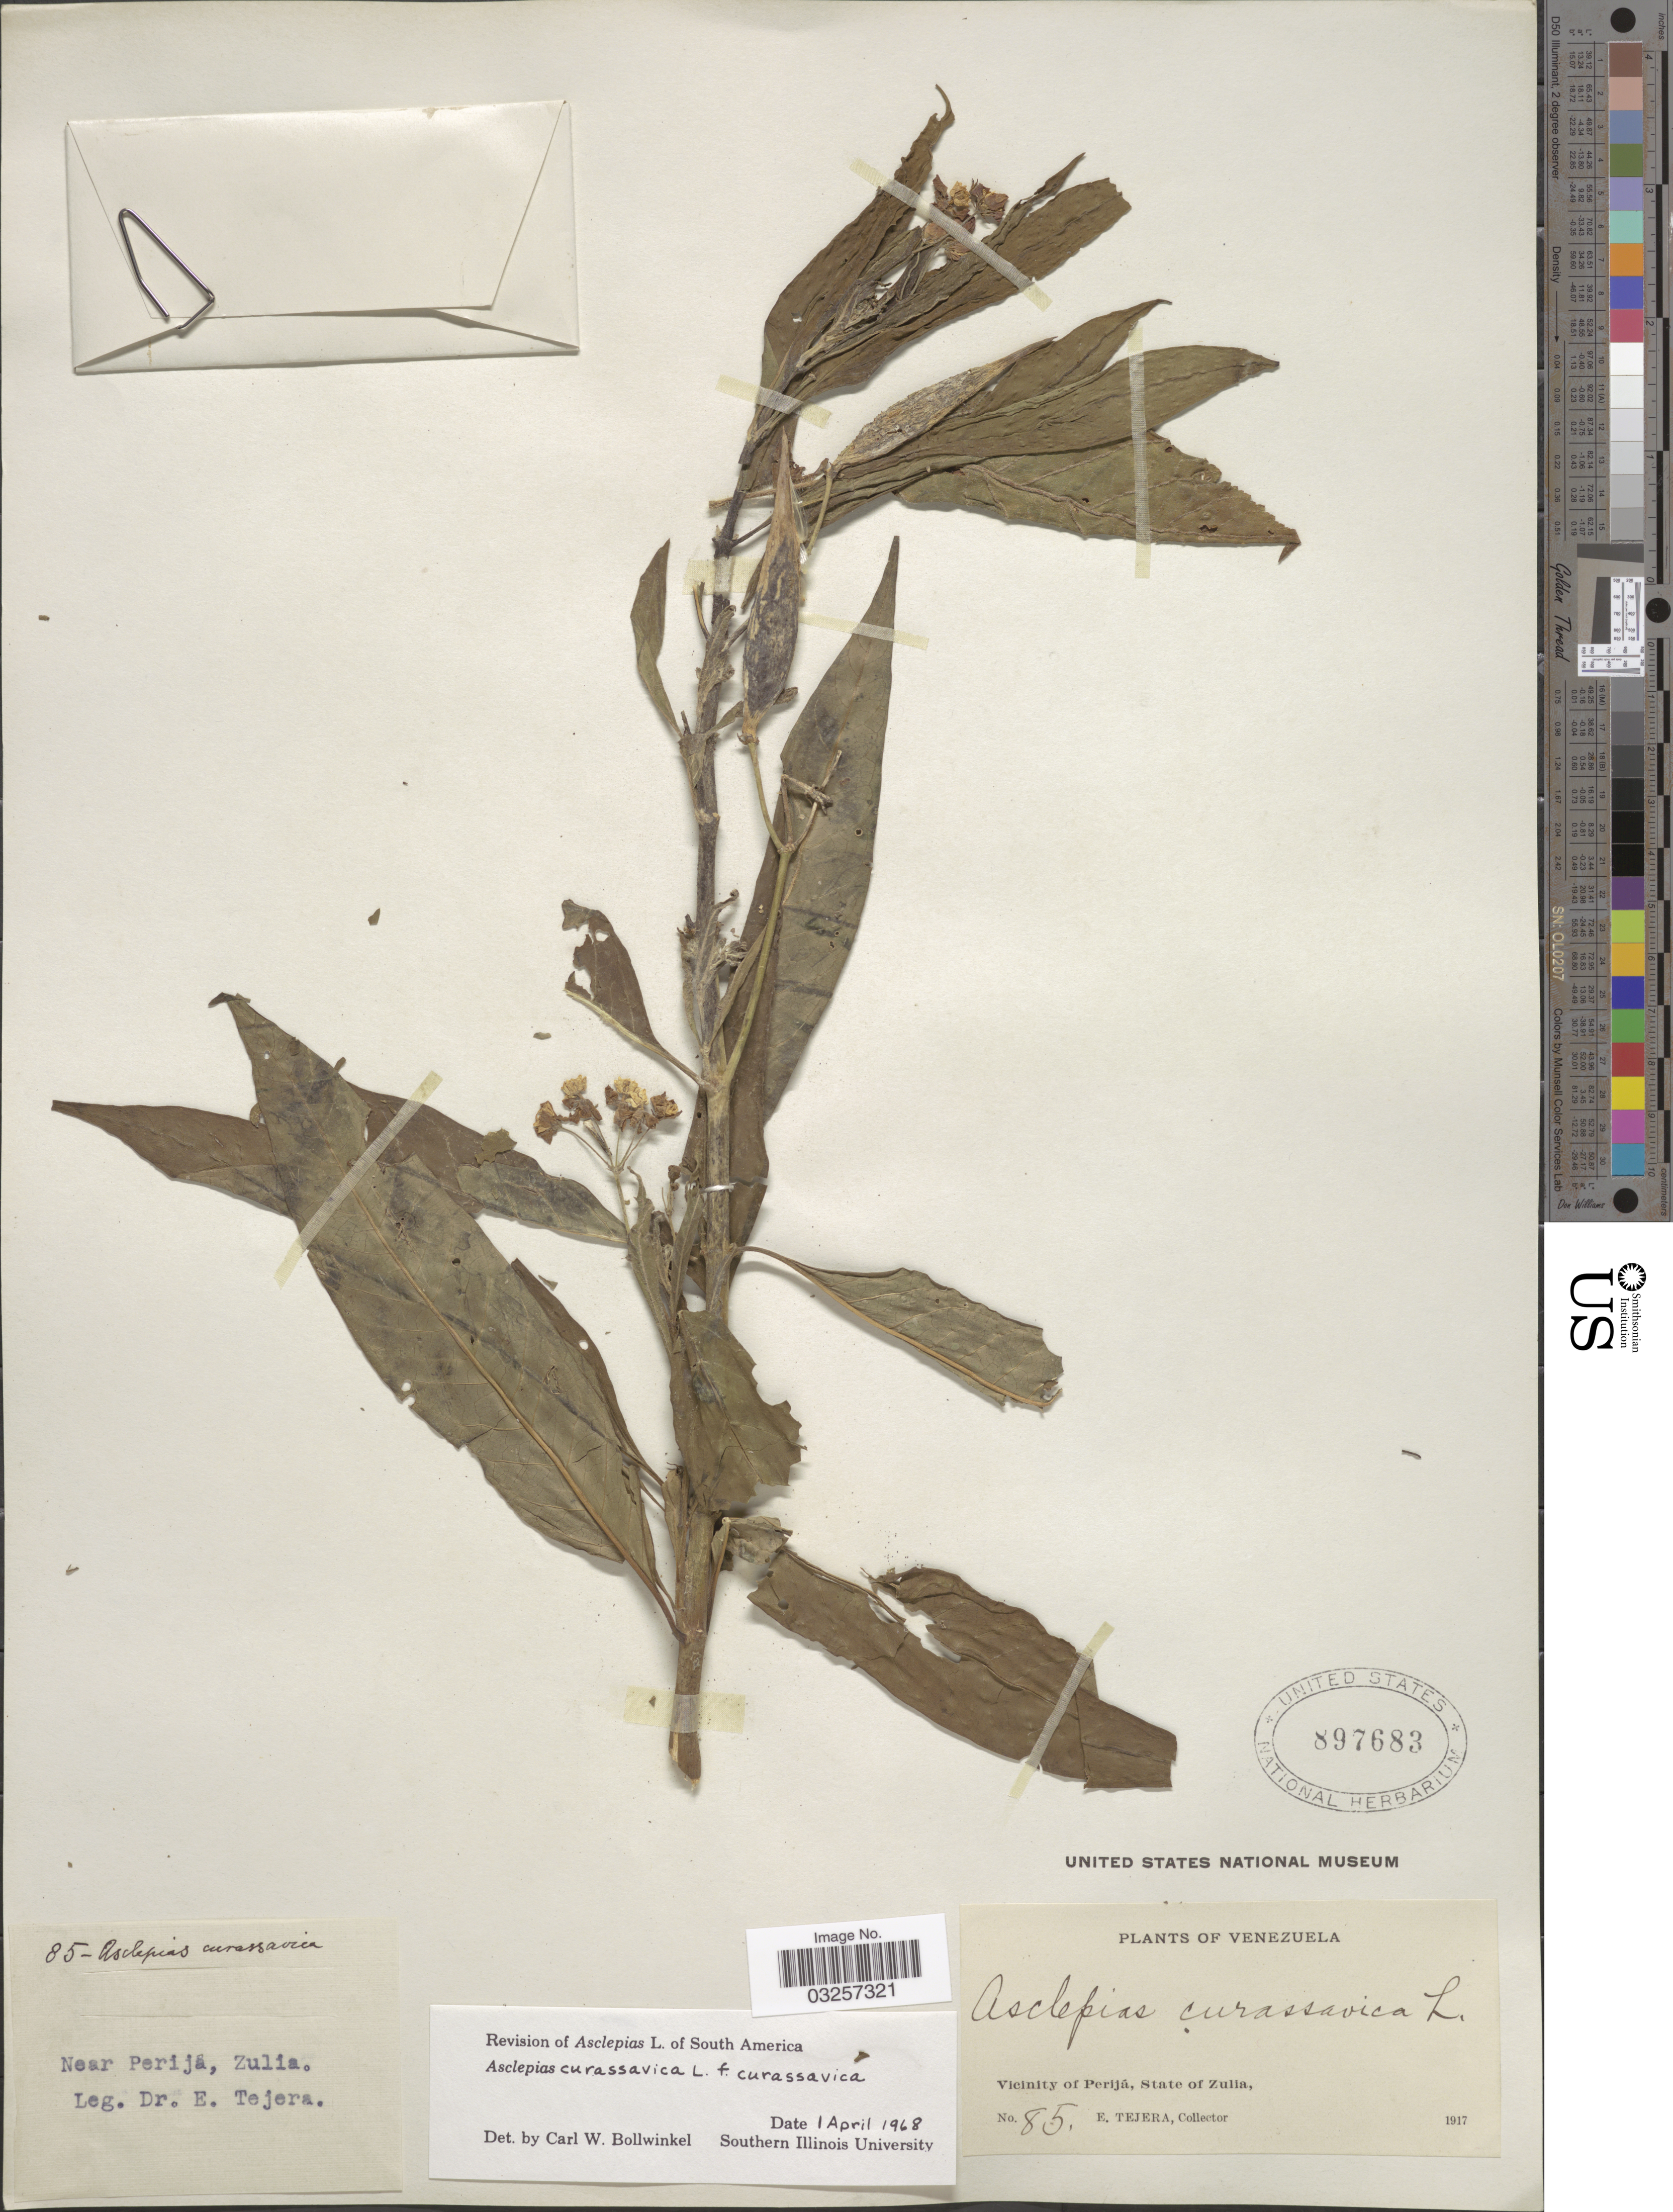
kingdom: Plantae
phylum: Tracheophyta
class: Magnoliopsida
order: Gentianales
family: Apocynaceae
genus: Asclepias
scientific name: Asclepias curassavica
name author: L.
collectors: E. Tejera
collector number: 85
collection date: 1917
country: Venezuela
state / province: Zulia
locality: Vicinity of Perijá.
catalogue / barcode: US 897683